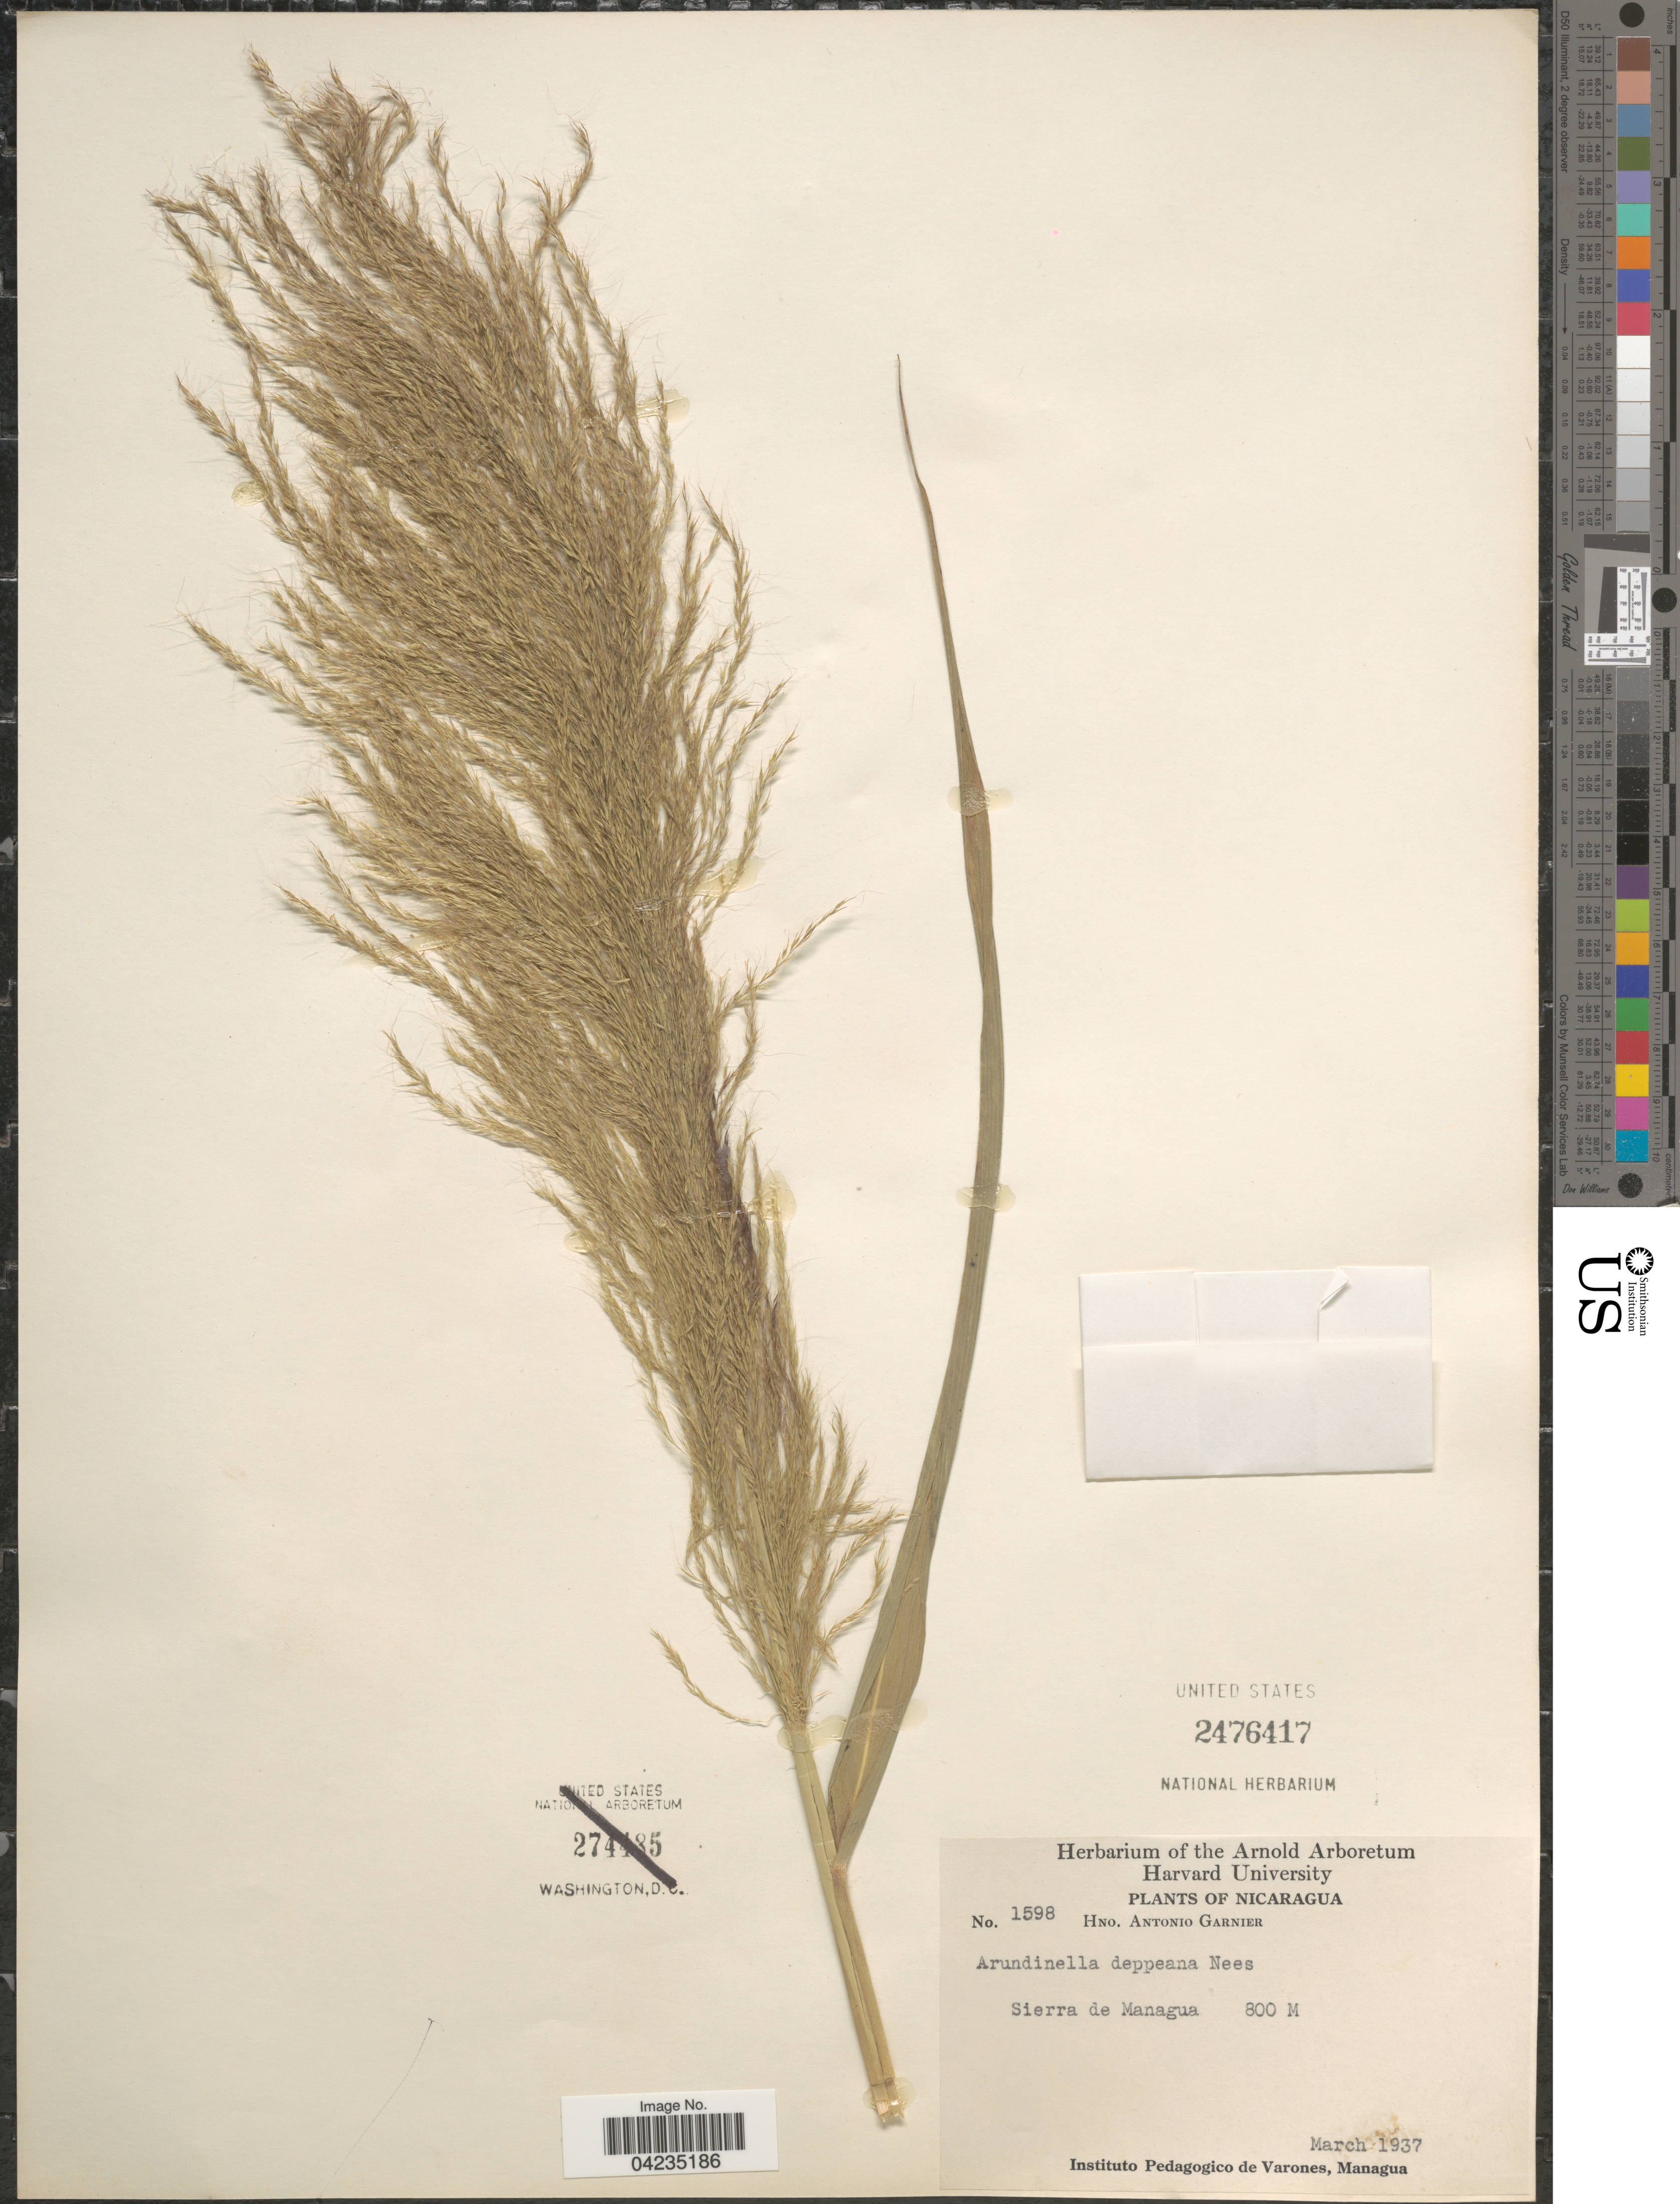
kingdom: Plantae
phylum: Tracheophyta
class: Liliopsida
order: Poales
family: Poaceae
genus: Arundinella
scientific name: Arundinella deppeana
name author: Nees ex Steud.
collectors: Bro. A. Garnier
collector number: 1598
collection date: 1937-03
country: Nicaragua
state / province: Managua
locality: Sierra de Managua.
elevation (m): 800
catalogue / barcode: US 2476417